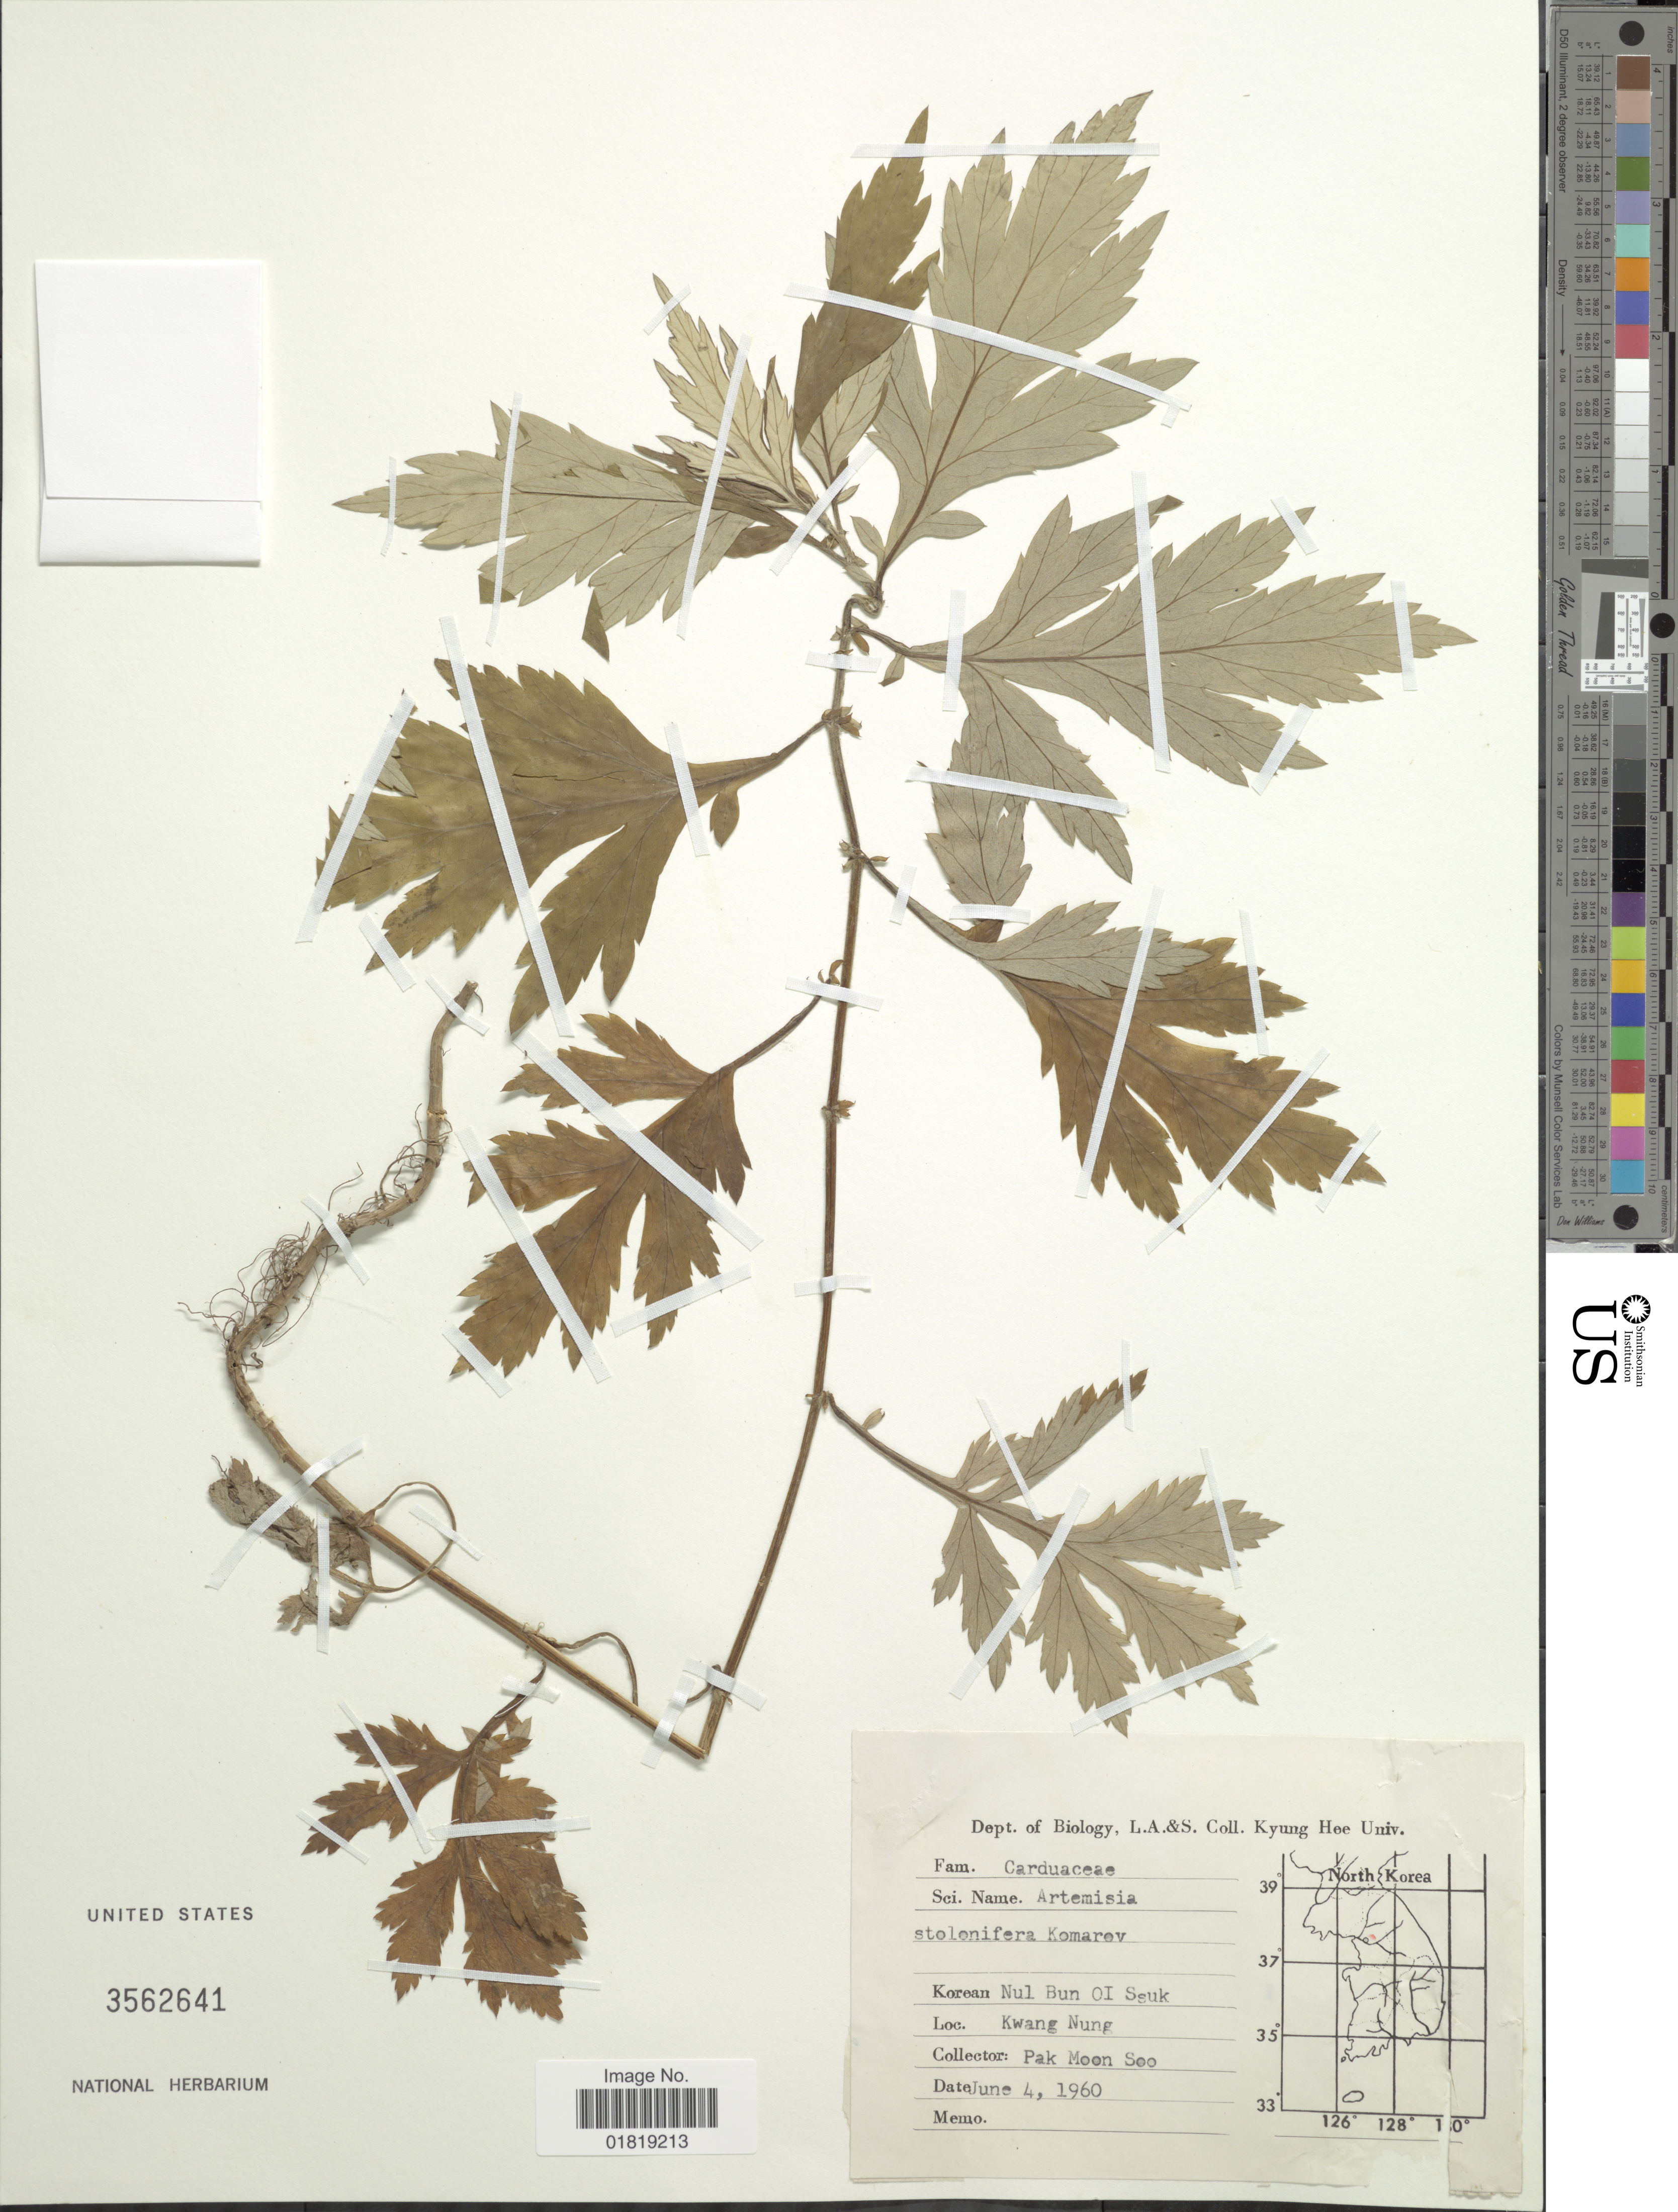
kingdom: Plantae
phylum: Tracheophyta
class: Magnoliopsida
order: Asterales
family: Asteraceae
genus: Artemisia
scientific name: Artemisia stolonifera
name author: Kom.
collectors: Pak Moon Soo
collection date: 1960-06-04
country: North Korea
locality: Kwang Nung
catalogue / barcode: US 3562641